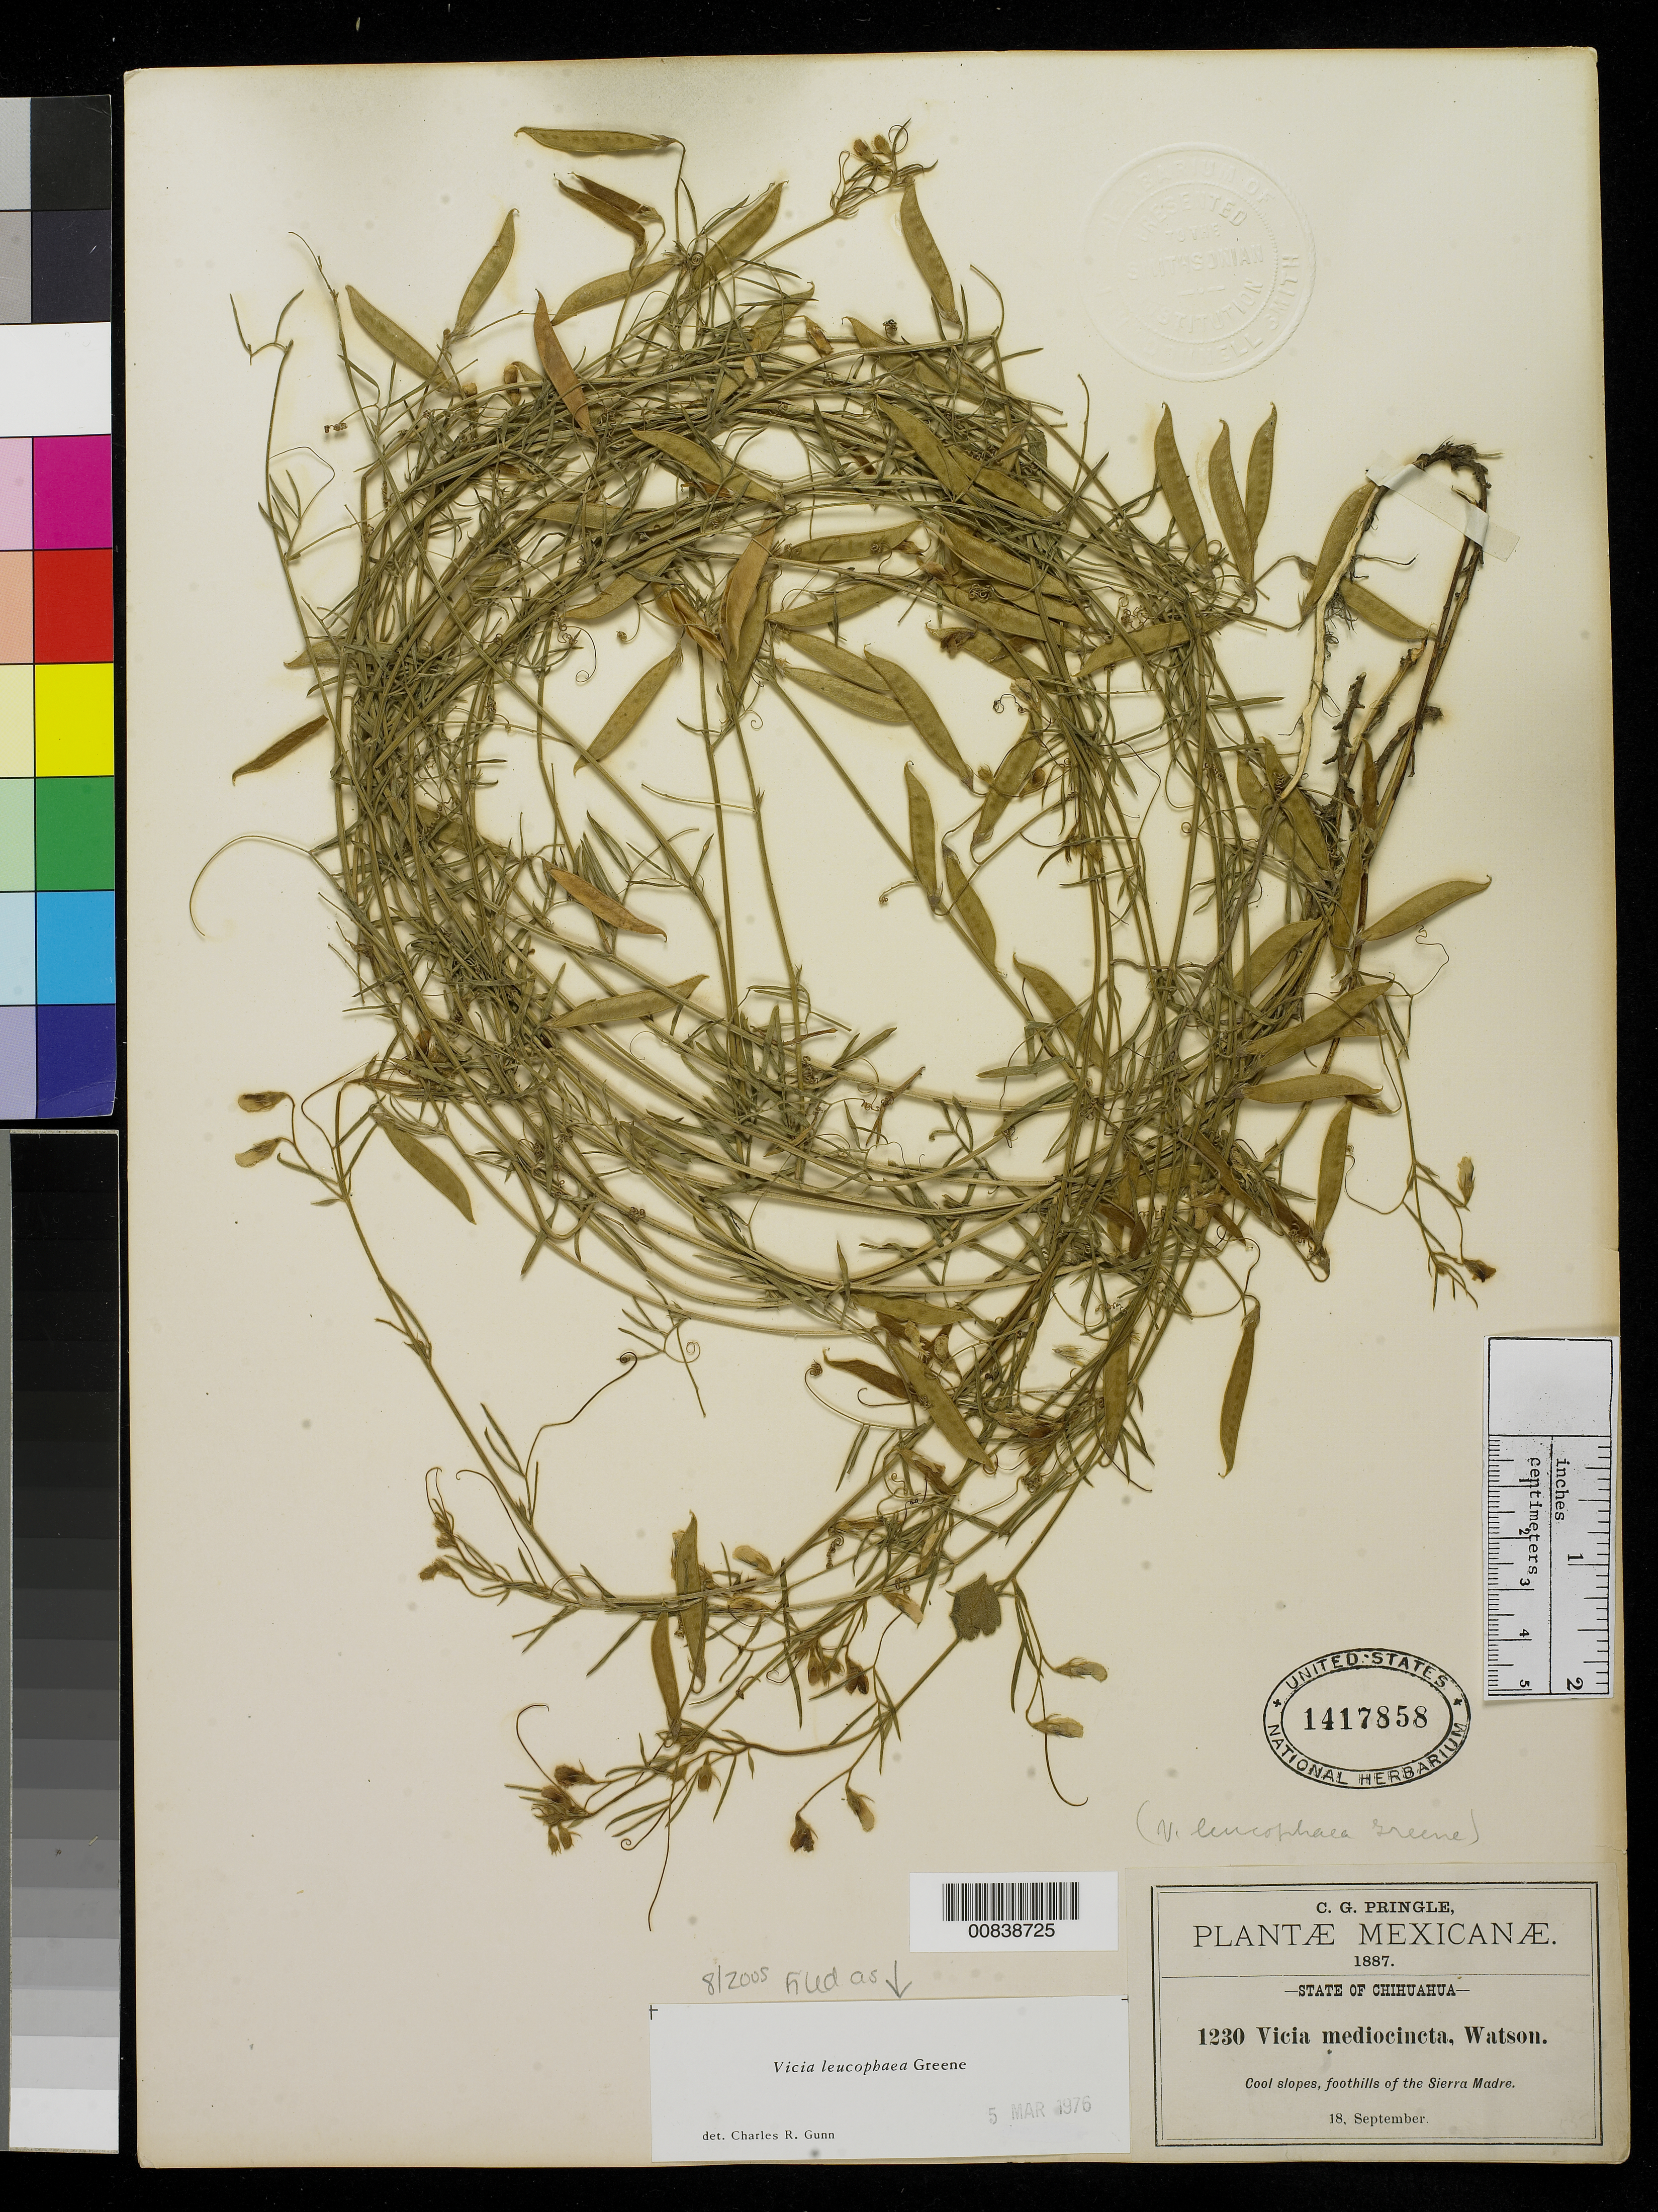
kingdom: Plantae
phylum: Tracheophyta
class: Magnoliopsida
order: Fabales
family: Fabaceae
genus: Vicia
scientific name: Vicia leucophaea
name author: Greene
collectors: C. G. Pringle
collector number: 1230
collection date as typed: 18 Sep 1887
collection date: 1887-09-18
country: Mexico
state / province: Chihuahua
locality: Foothills of the Sierra Madre, Chihuahua.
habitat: Cool slopes.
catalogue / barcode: US 1417858